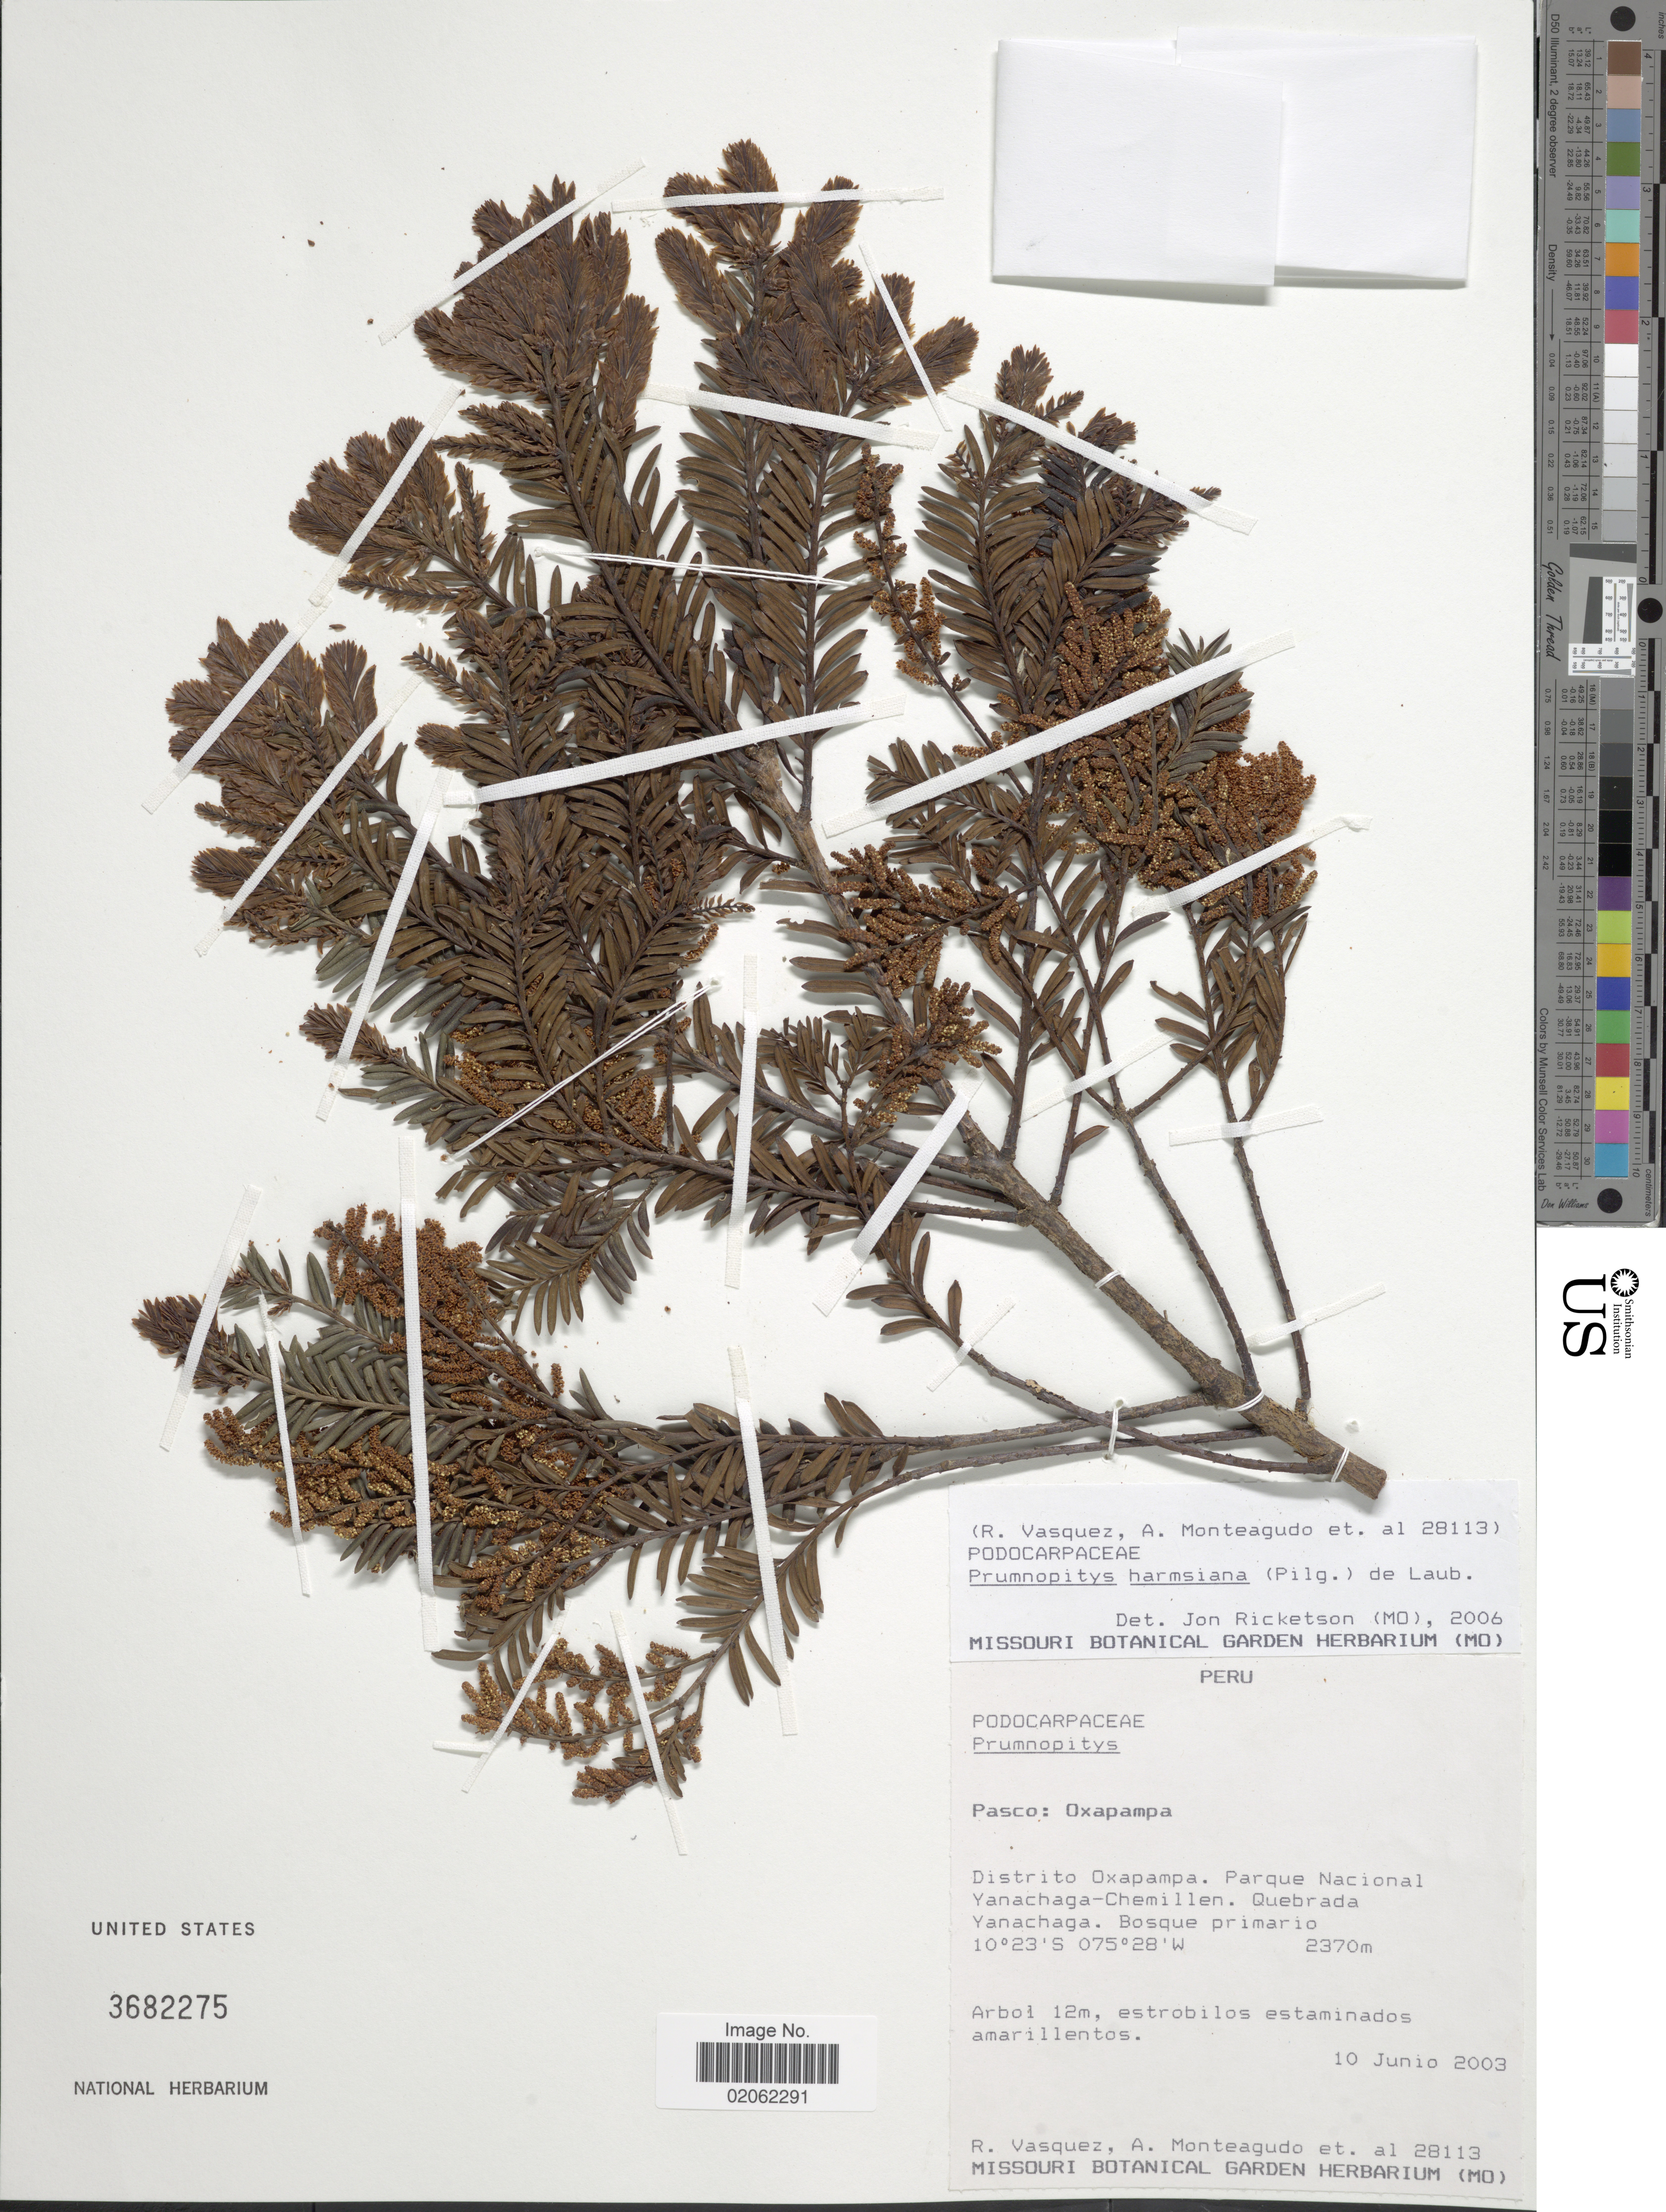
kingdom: Plantae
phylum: Tracheophyta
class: Pinopsida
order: Pinales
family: Podocarpaceae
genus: Prumnopitys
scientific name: Prumnopitys harmsiana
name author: (Pilg.) de Laub.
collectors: R. Vasquez, A. Monteagudo & et al.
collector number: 28113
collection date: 2003-06-10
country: Peru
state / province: Pasco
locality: Oxapampa, Distrito Oxapampa. Parque Nacional Yanachaga-Chemillen. Quebrada Yanachaga. Bosque primario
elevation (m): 2370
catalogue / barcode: US 3682275